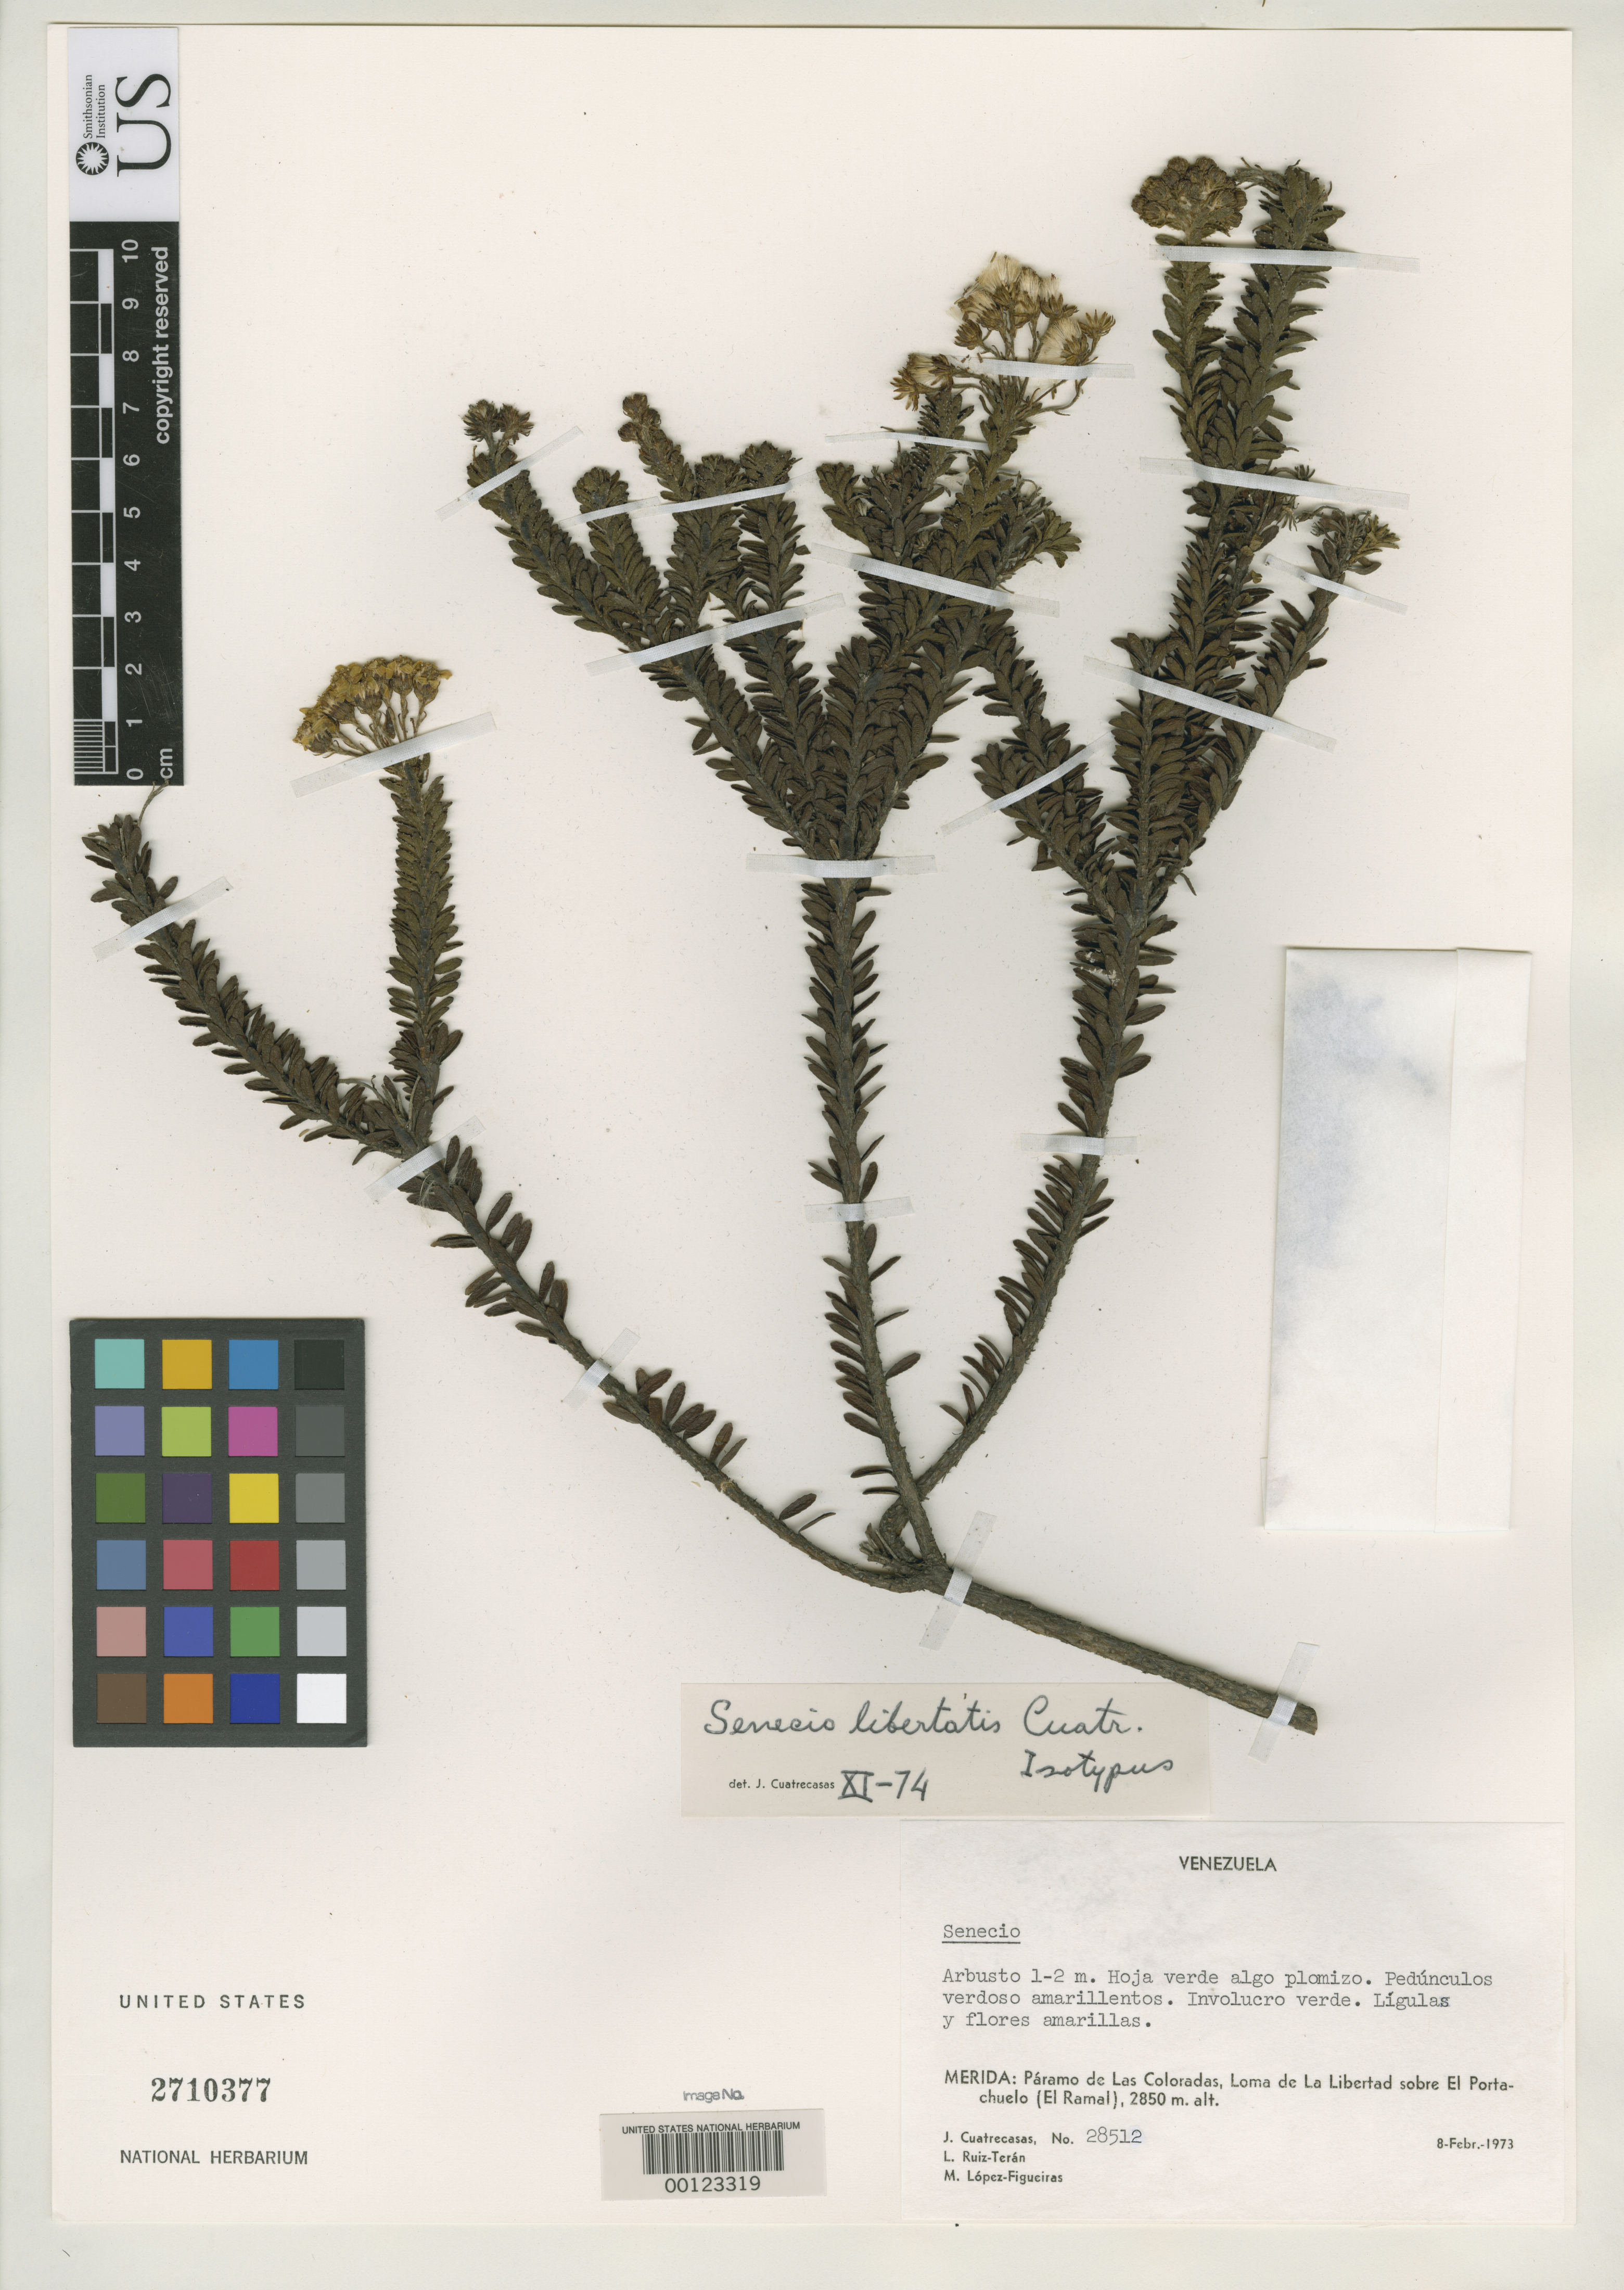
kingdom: Plantae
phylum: Tracheophyta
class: Magnoliopsida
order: Asterales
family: Asteraceae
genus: Senecio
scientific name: Senecio libertatis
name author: Cuatrec.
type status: Isotype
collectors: J. Cuatrecasas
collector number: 28512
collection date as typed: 08 Feb 1973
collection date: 1973-02-08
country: Venezuela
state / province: Mérida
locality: Páramo de Las Coloradas, Loma de La Libertad above El Portachuelo (El Ramal).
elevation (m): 2850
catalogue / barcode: US 2710377